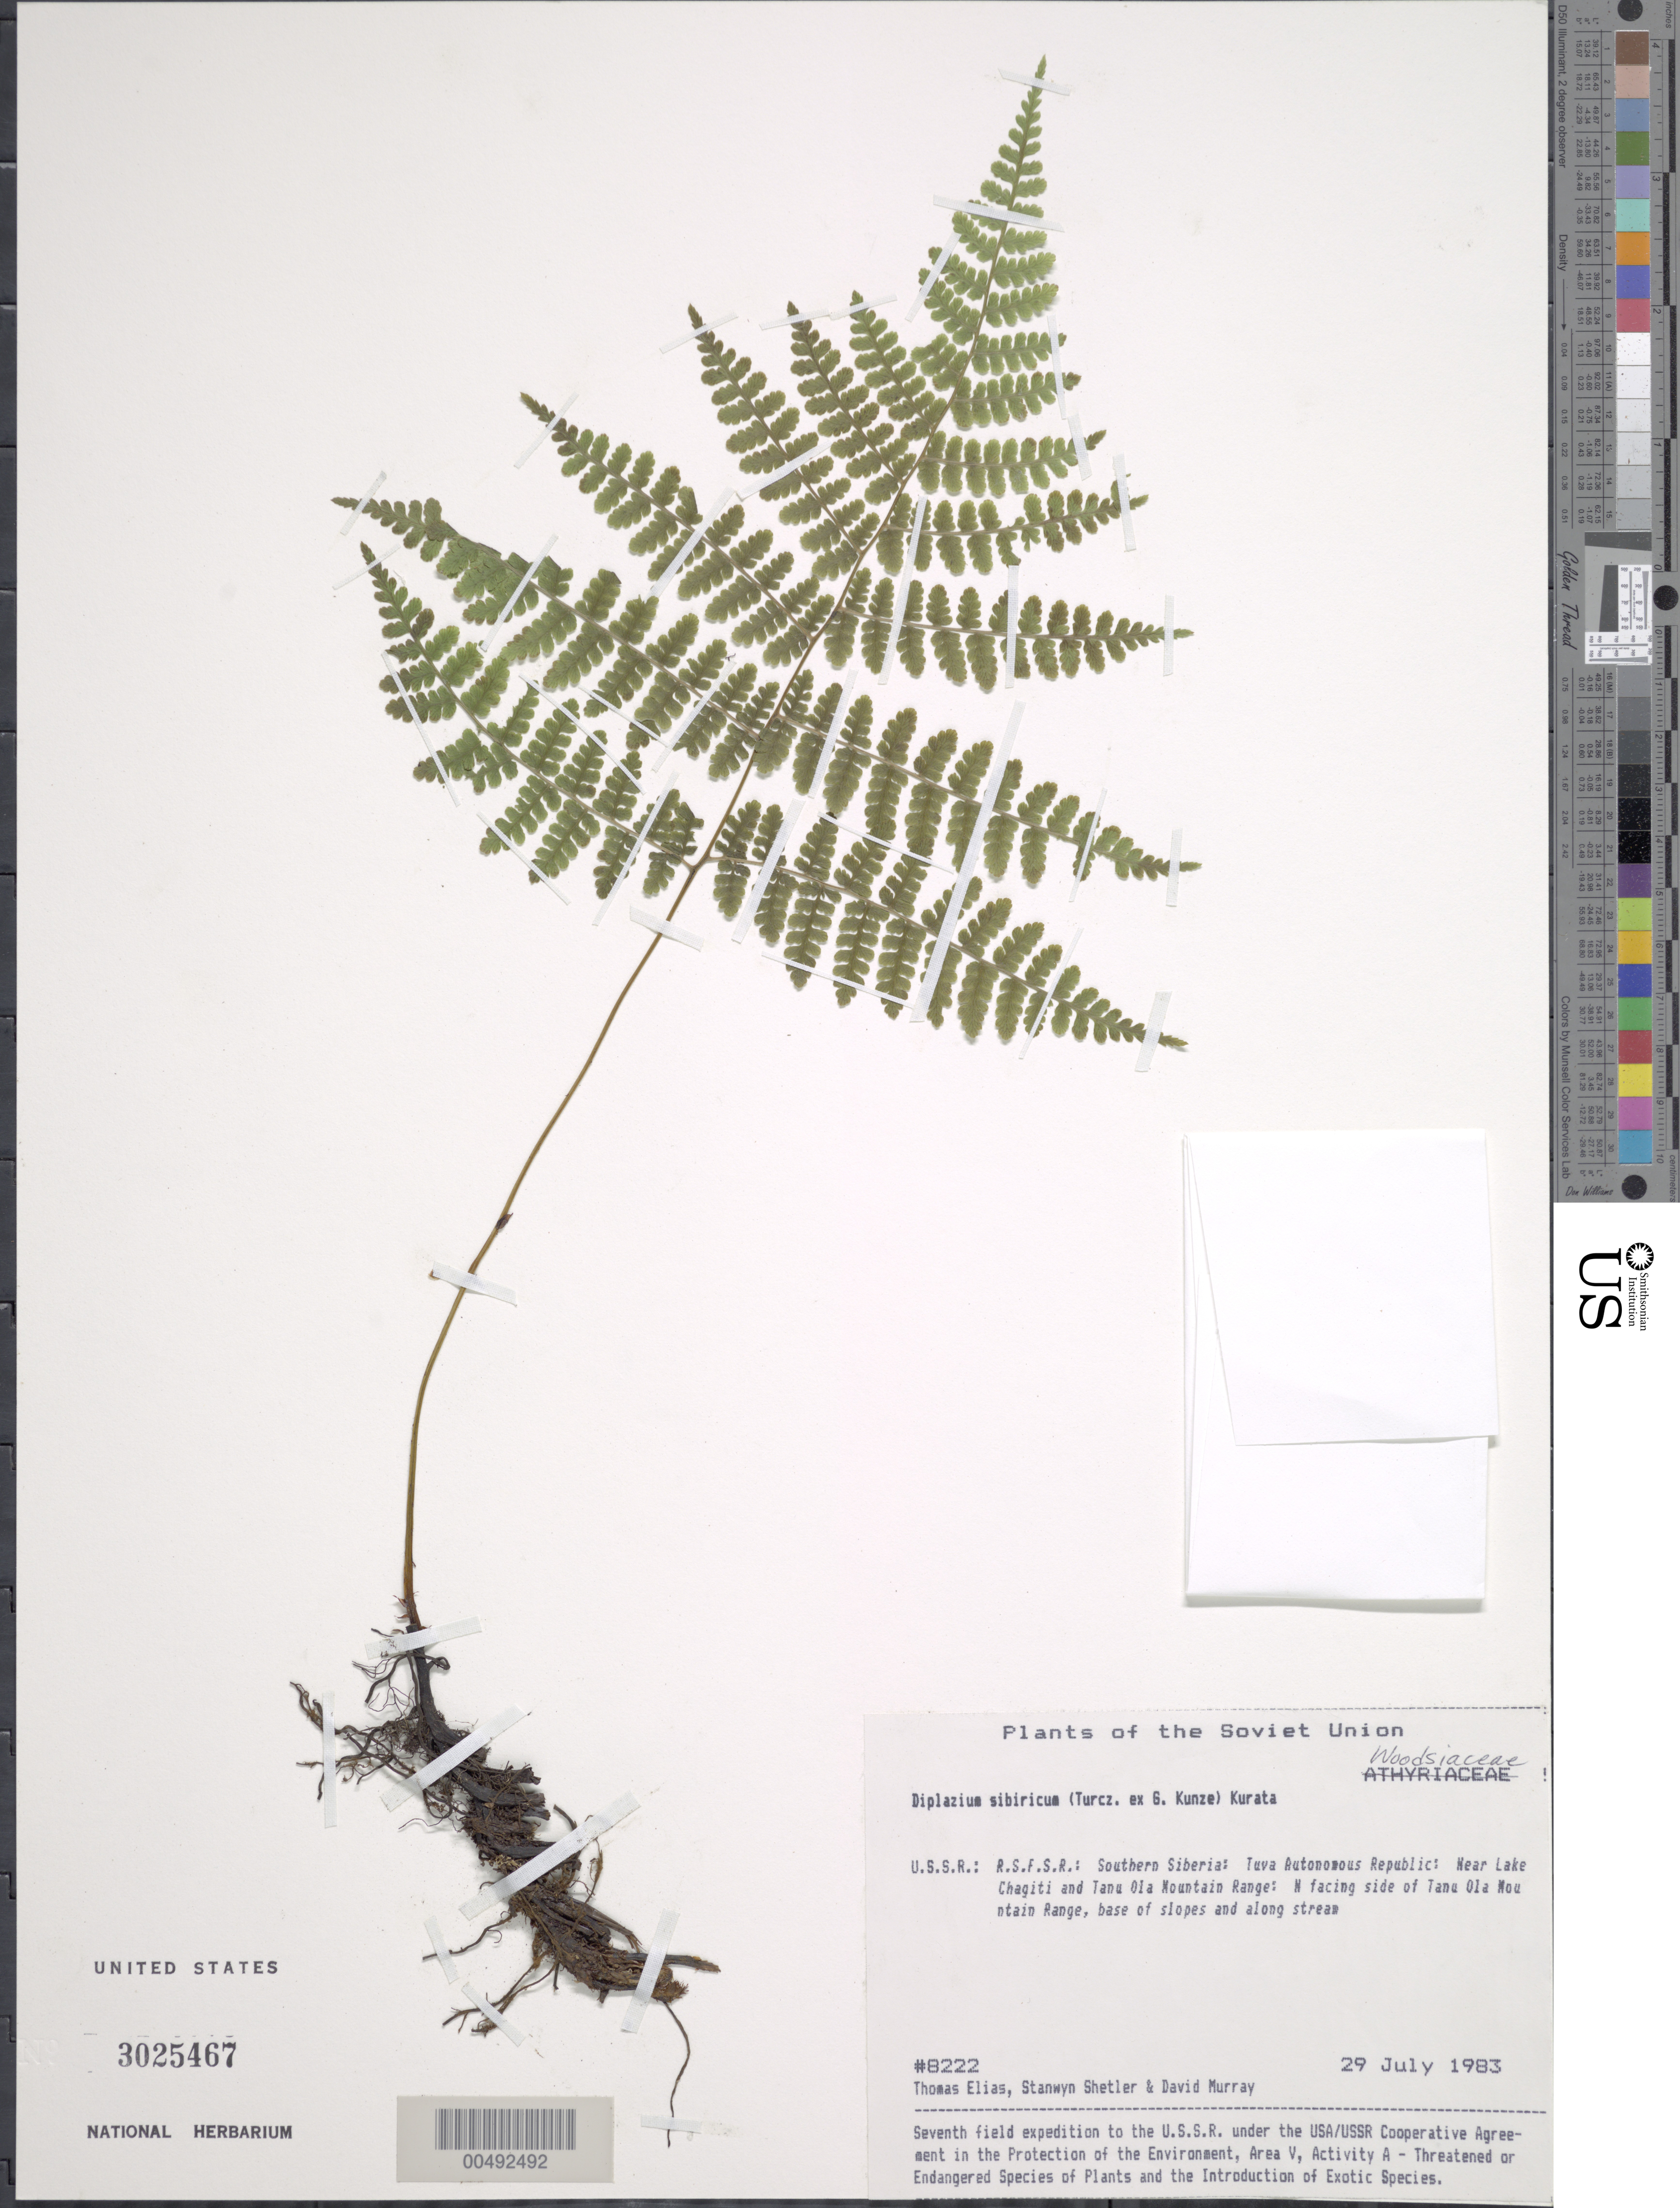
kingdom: Plantae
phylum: Tracheophyta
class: Polypodiopsida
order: Polypodiales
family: Athyriaceae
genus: Diplazium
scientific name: Diplazium sibiricum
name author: (Turcz. ex Kunze) Sa. Kurata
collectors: T. Elias, S. Shetler & D. F. Murray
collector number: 8222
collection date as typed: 29 Jul 1983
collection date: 1983-07-29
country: Russian Federation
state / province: Tuva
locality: near Lake Chagitai and Tannu-Ola Mountain Range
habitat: N-facing side of mountain range, base of slopes and along stream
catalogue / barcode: US 3025467